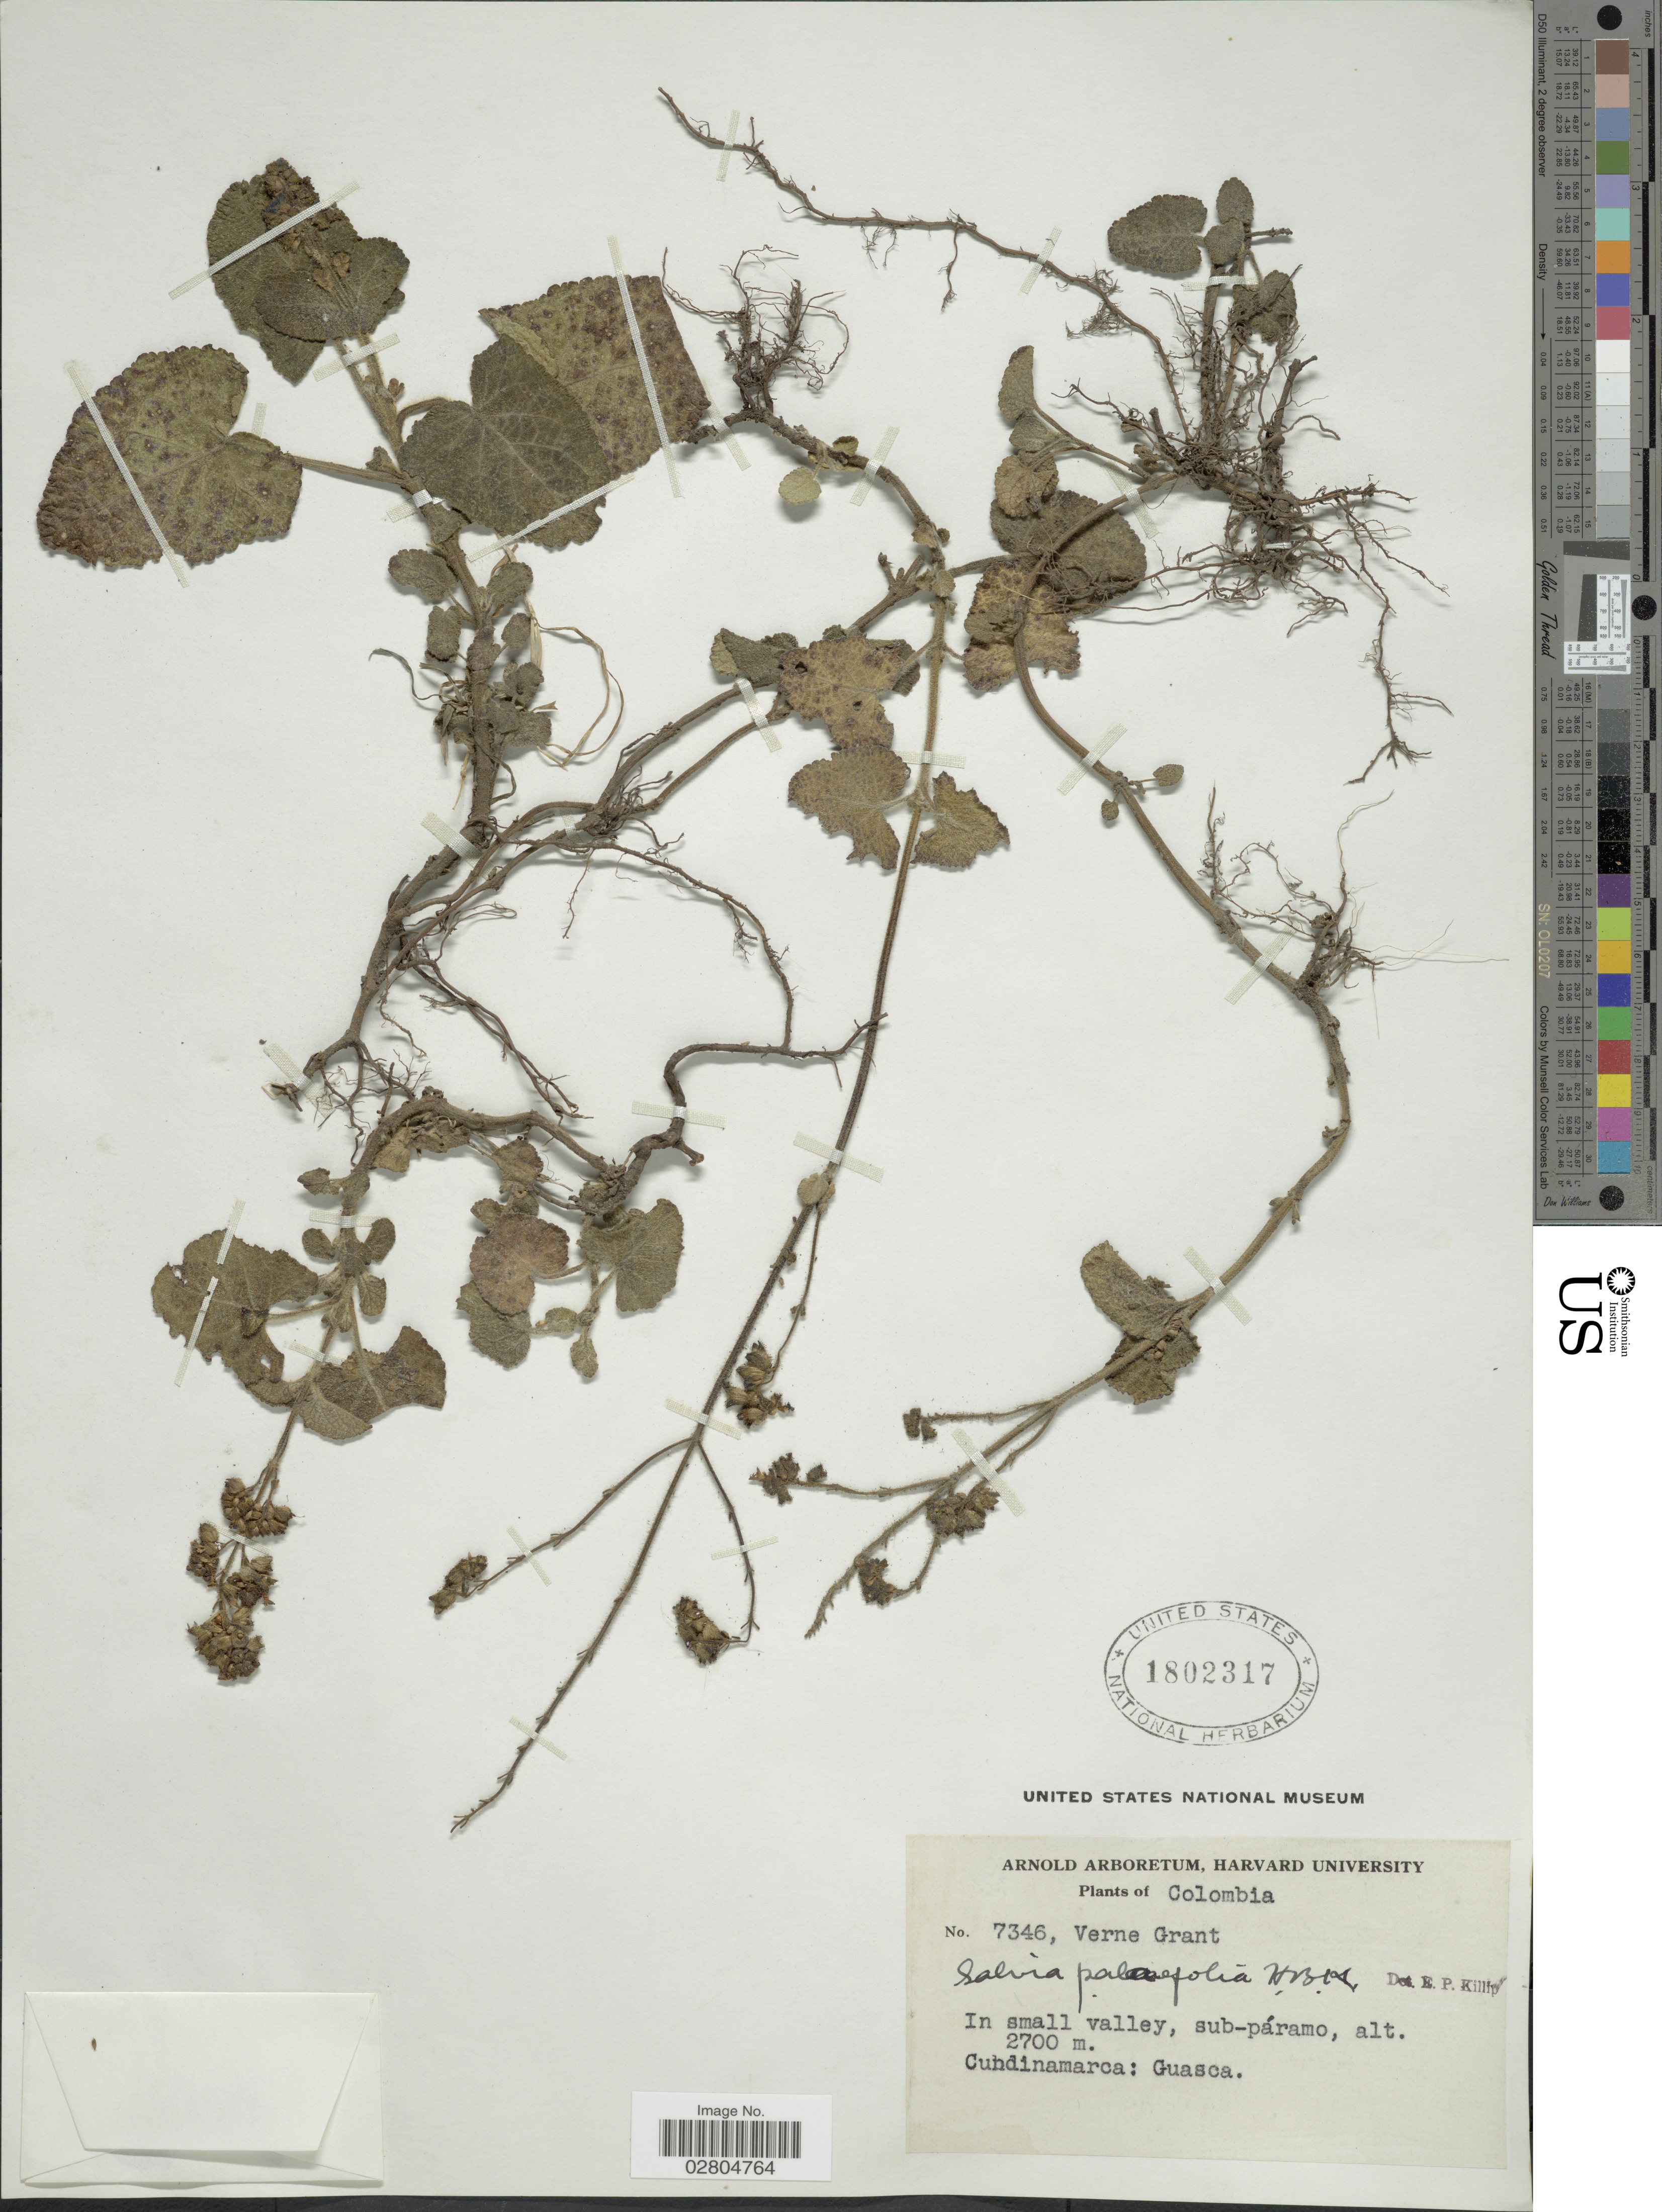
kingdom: Plantae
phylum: Tracheophyta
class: Magnoliopsida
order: Lamiales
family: Lamiaceae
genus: Salvia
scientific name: Salvia palifolia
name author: Kunth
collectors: V. Grant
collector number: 7346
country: Colombia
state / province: Cundinamarca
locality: Guasca.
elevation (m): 2700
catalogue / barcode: US 1802317